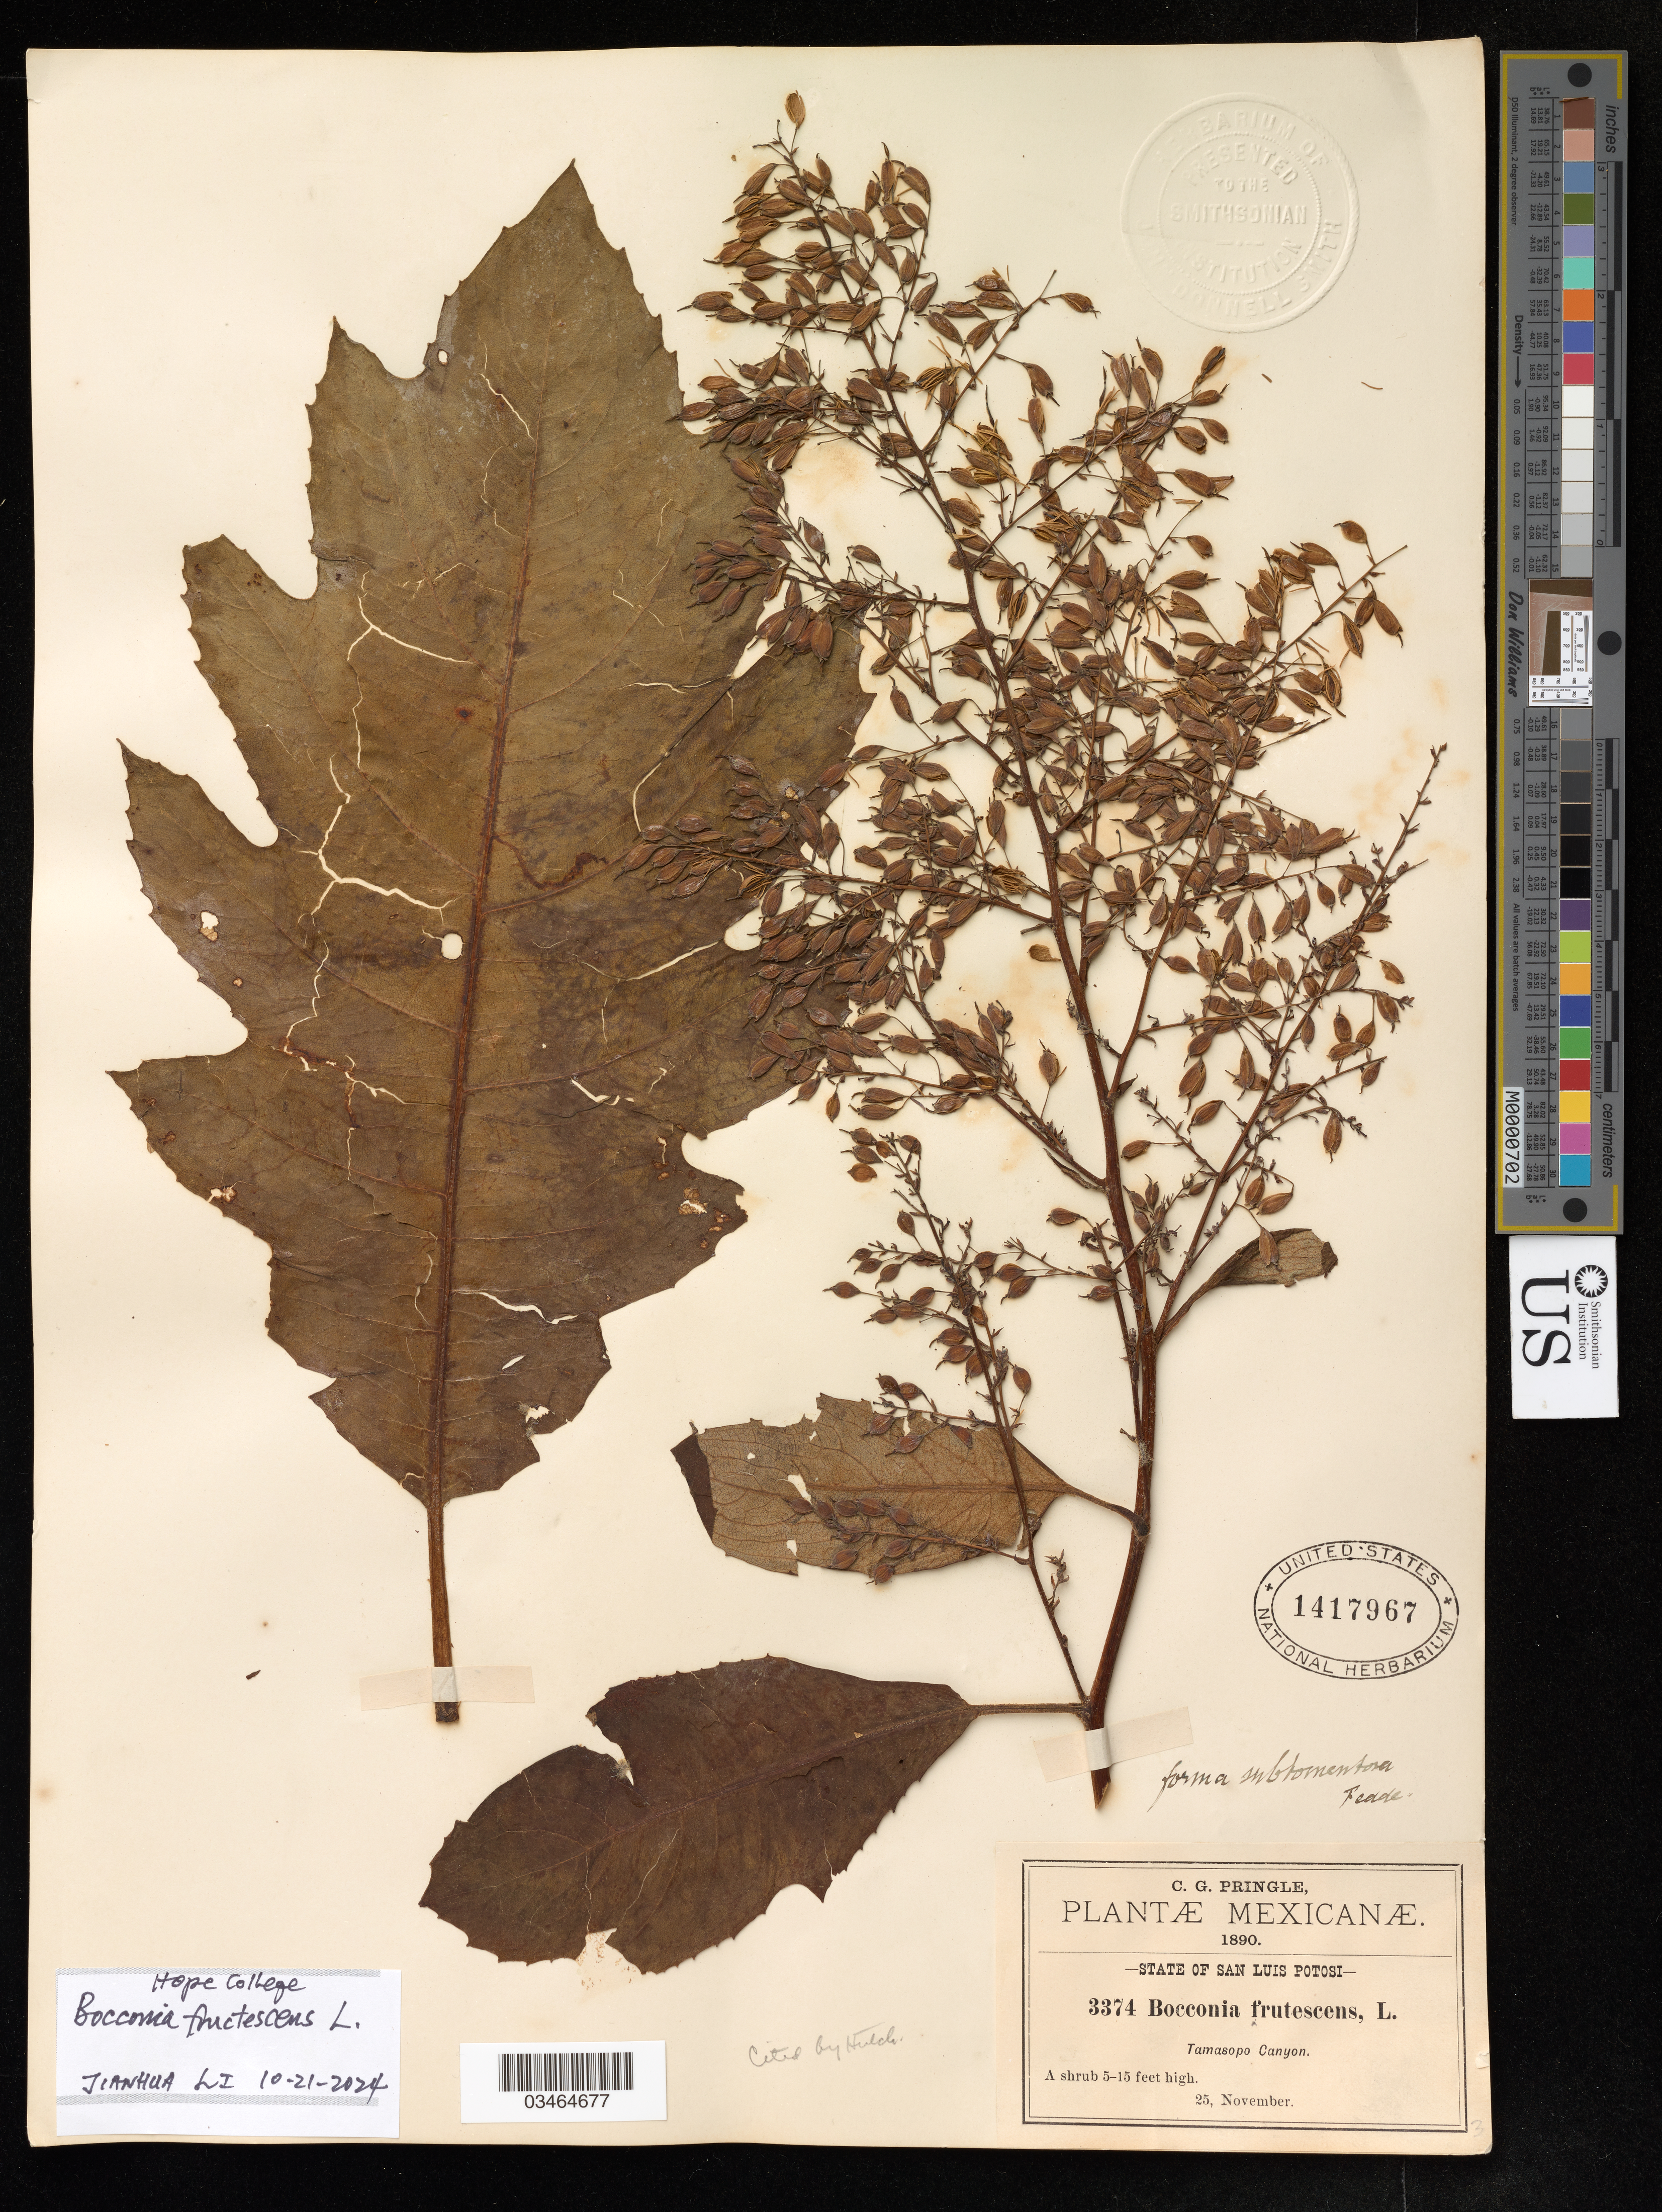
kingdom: Plantae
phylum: Tracheophyta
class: Magnoliopsida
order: Ranunculales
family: Papaveraceae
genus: Bocconia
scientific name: Bocconia frutescens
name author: L.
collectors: C. G. Pringle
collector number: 3374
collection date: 1890-11-25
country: Mexico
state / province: San Luis Potosí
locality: Tamasopo Canyon.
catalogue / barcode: US 1417967